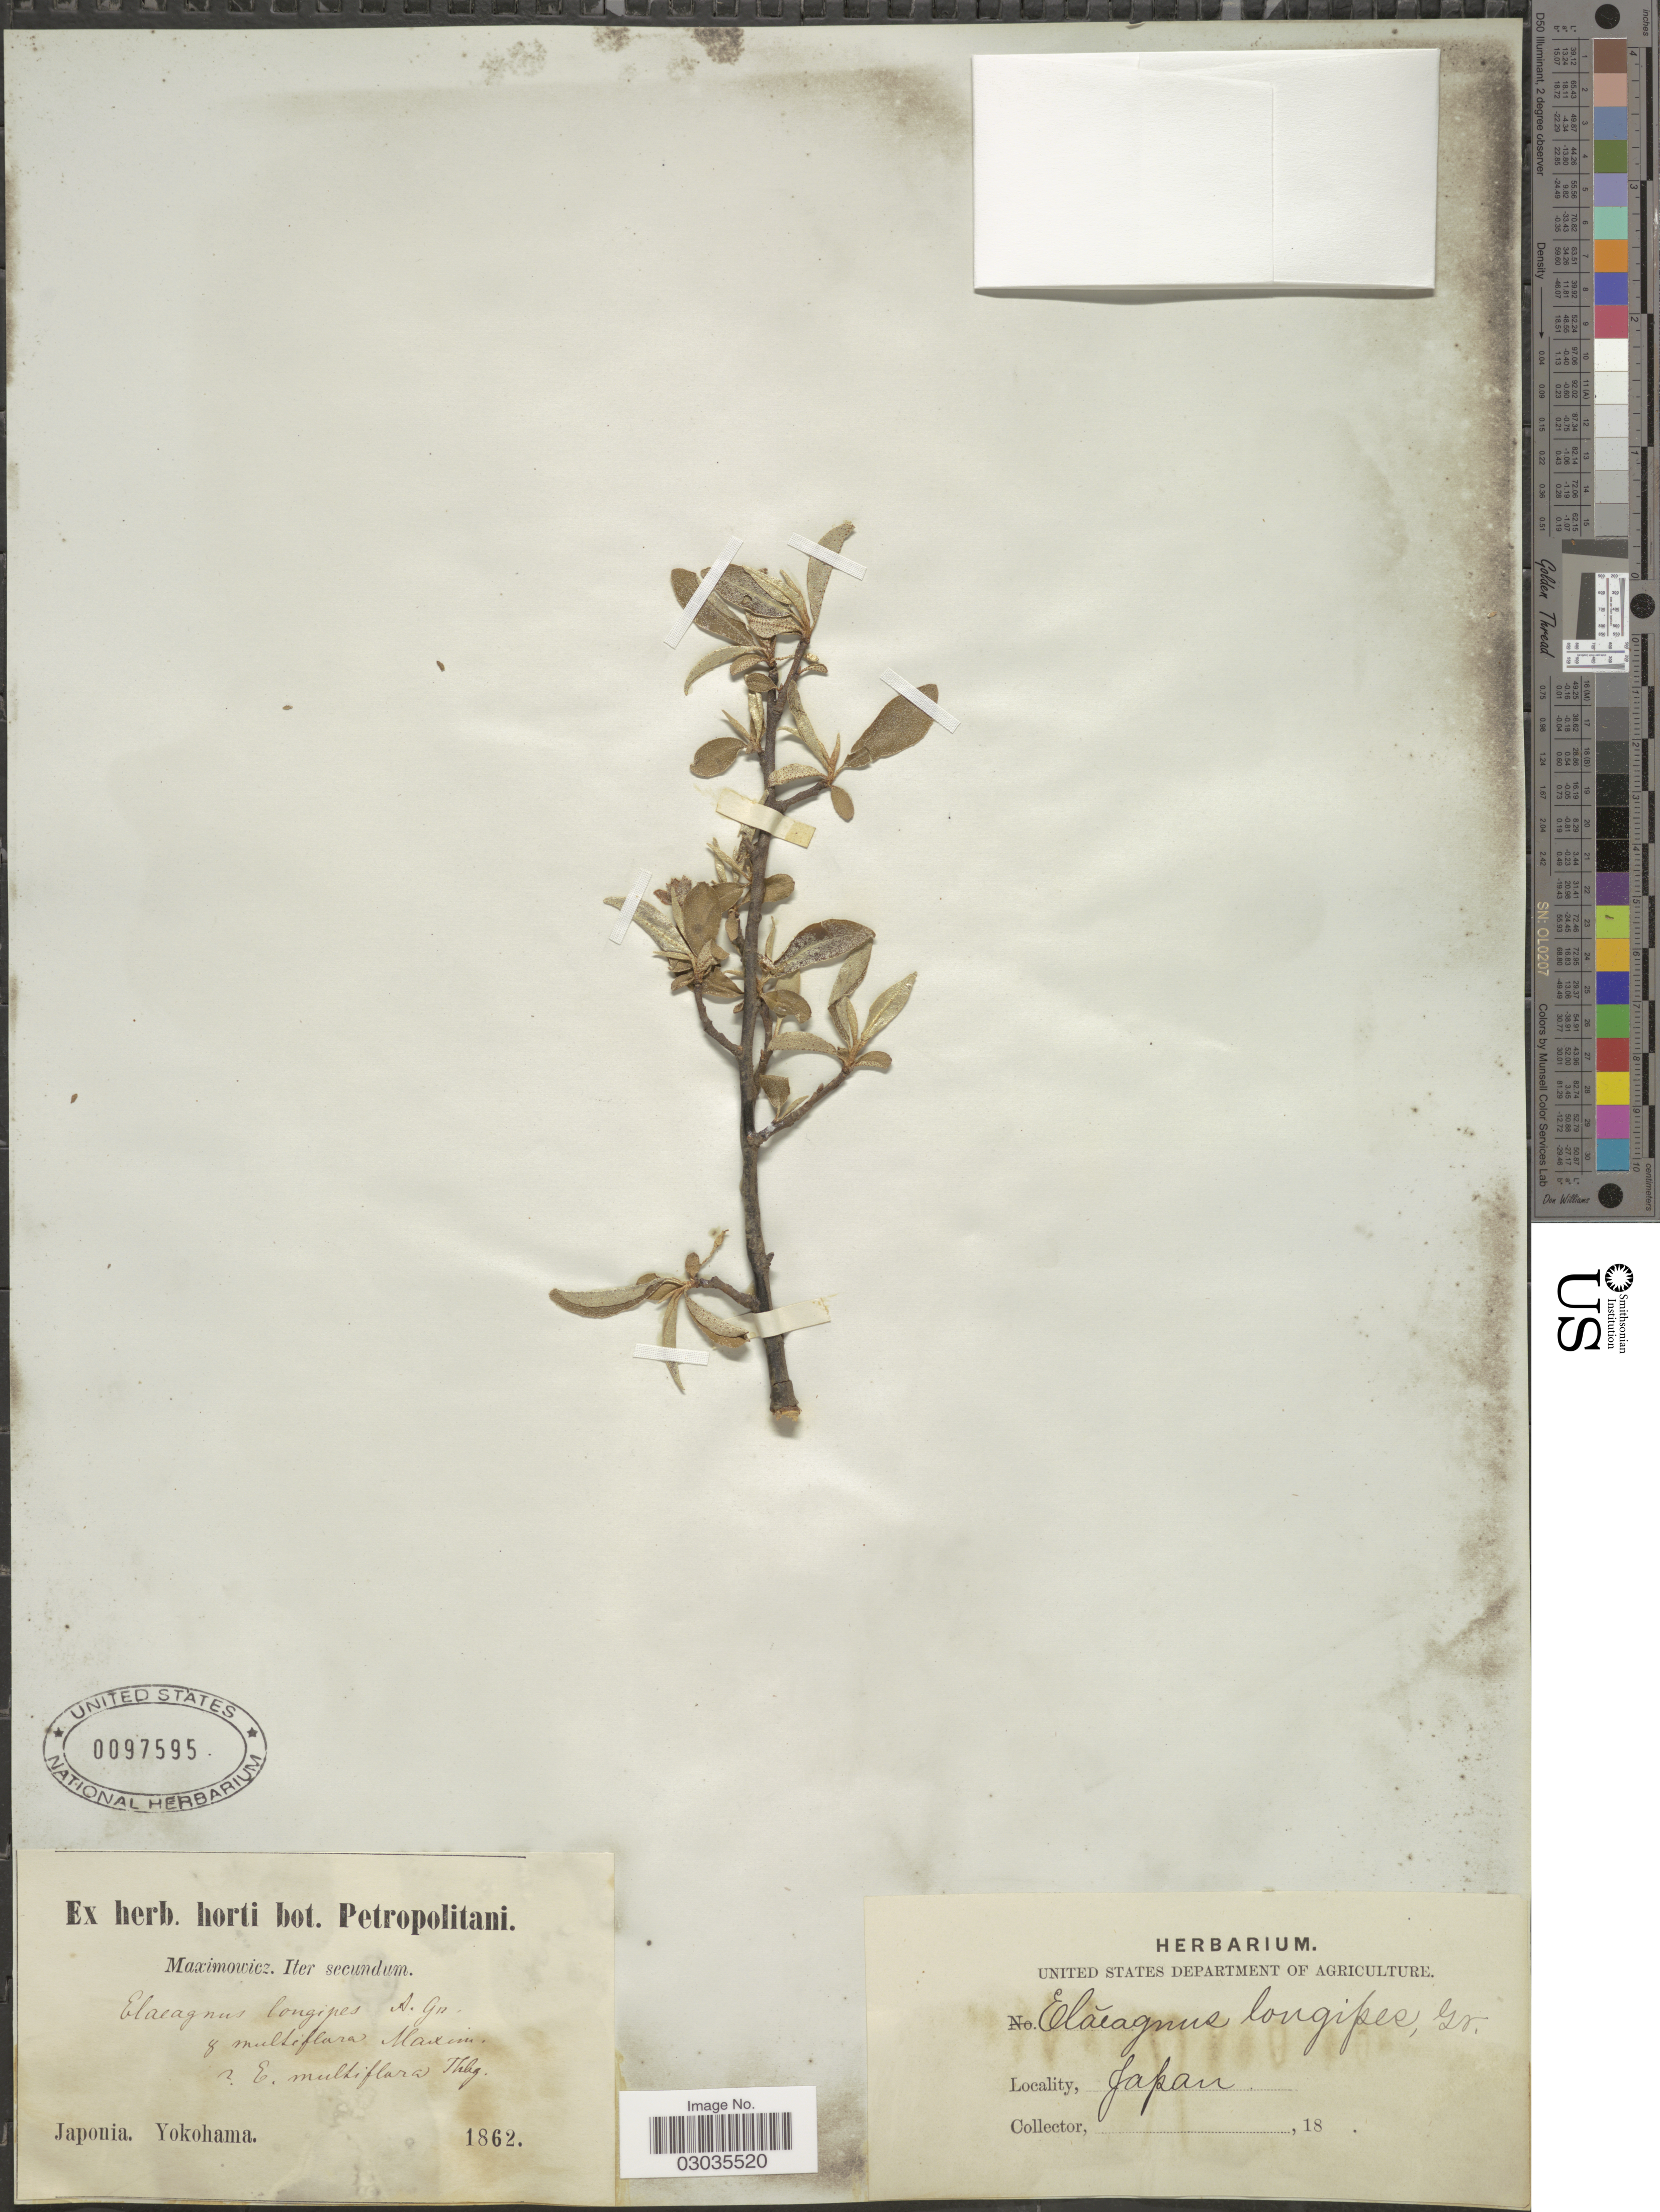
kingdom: Plantae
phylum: Tracheophyta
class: Magnoliopsida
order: Rosales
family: Elaeagnaceae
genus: Elaeagnus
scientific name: Elaeagnus longipes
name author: A. Gray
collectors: Maximowicz, --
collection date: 1862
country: Japan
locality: Japonia. Yokohama.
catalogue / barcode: US 97595